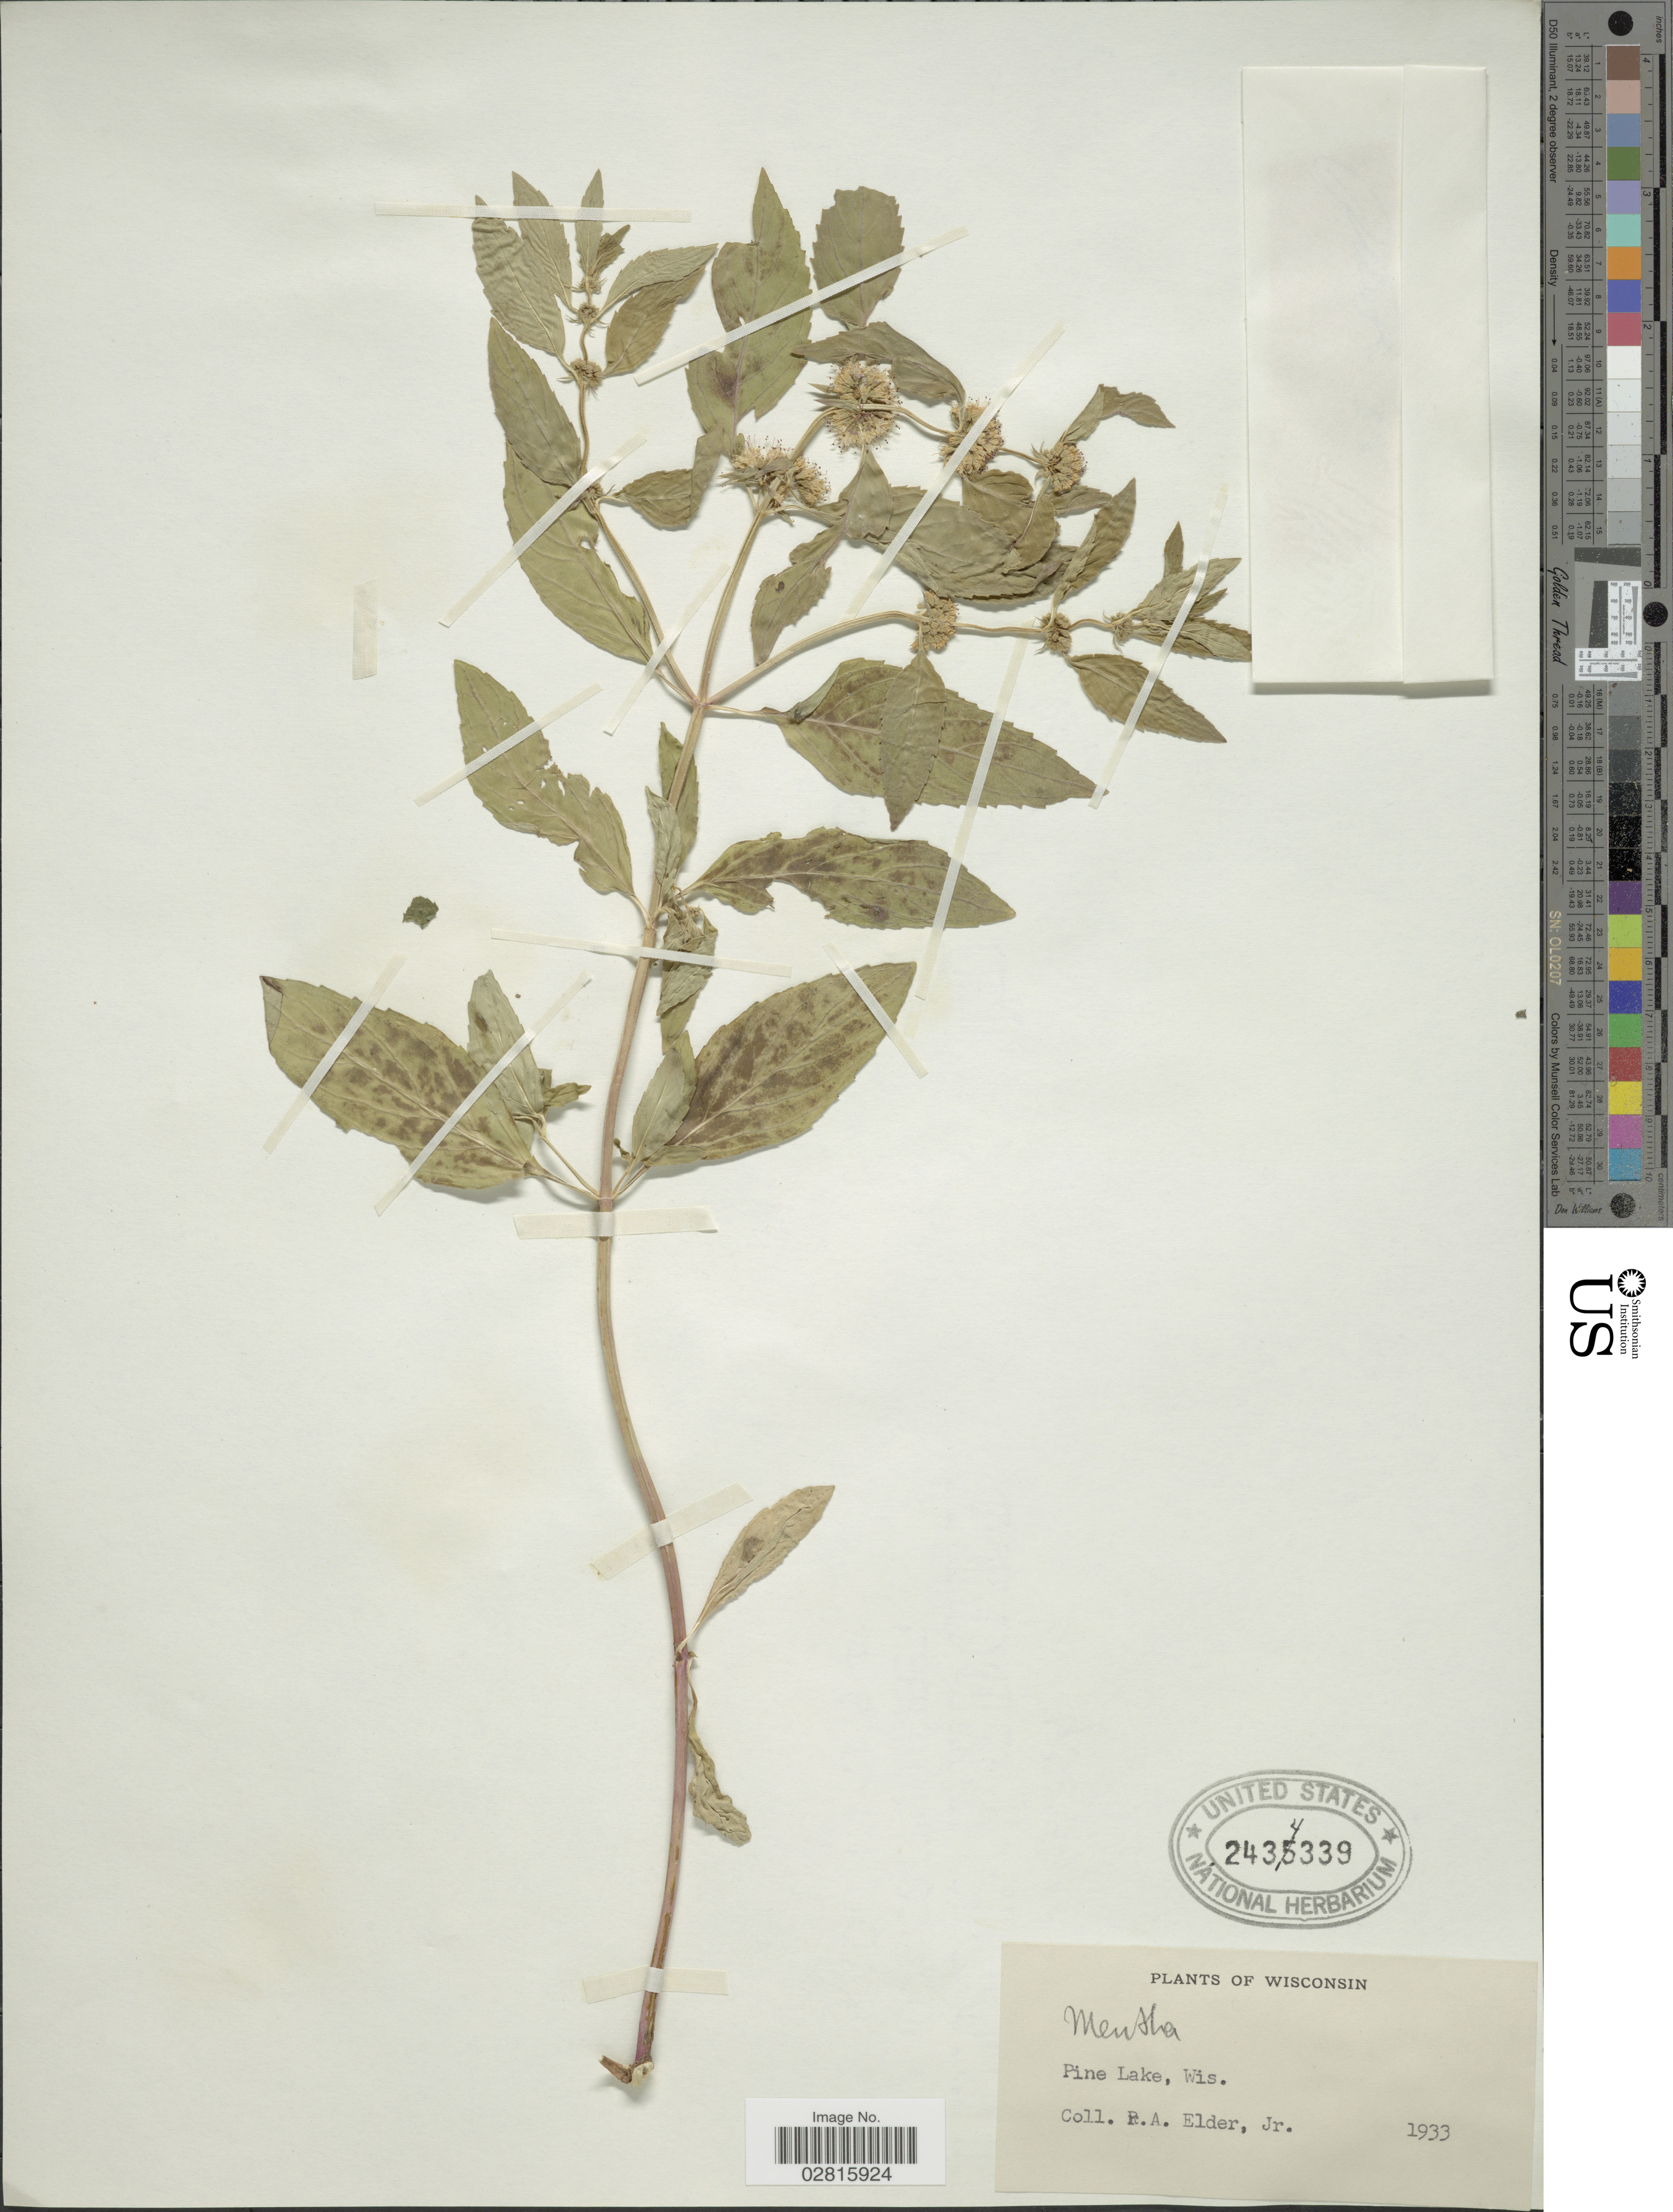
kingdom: Plantae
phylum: Tracheophyta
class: Magnoliopsida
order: Lamiales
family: Lamiaceae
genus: Mentha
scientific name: Mentha sp.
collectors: R. Elder Jr.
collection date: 1933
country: United States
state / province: Wisconsin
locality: Pine Lake, Wis.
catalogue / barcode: US 2434339